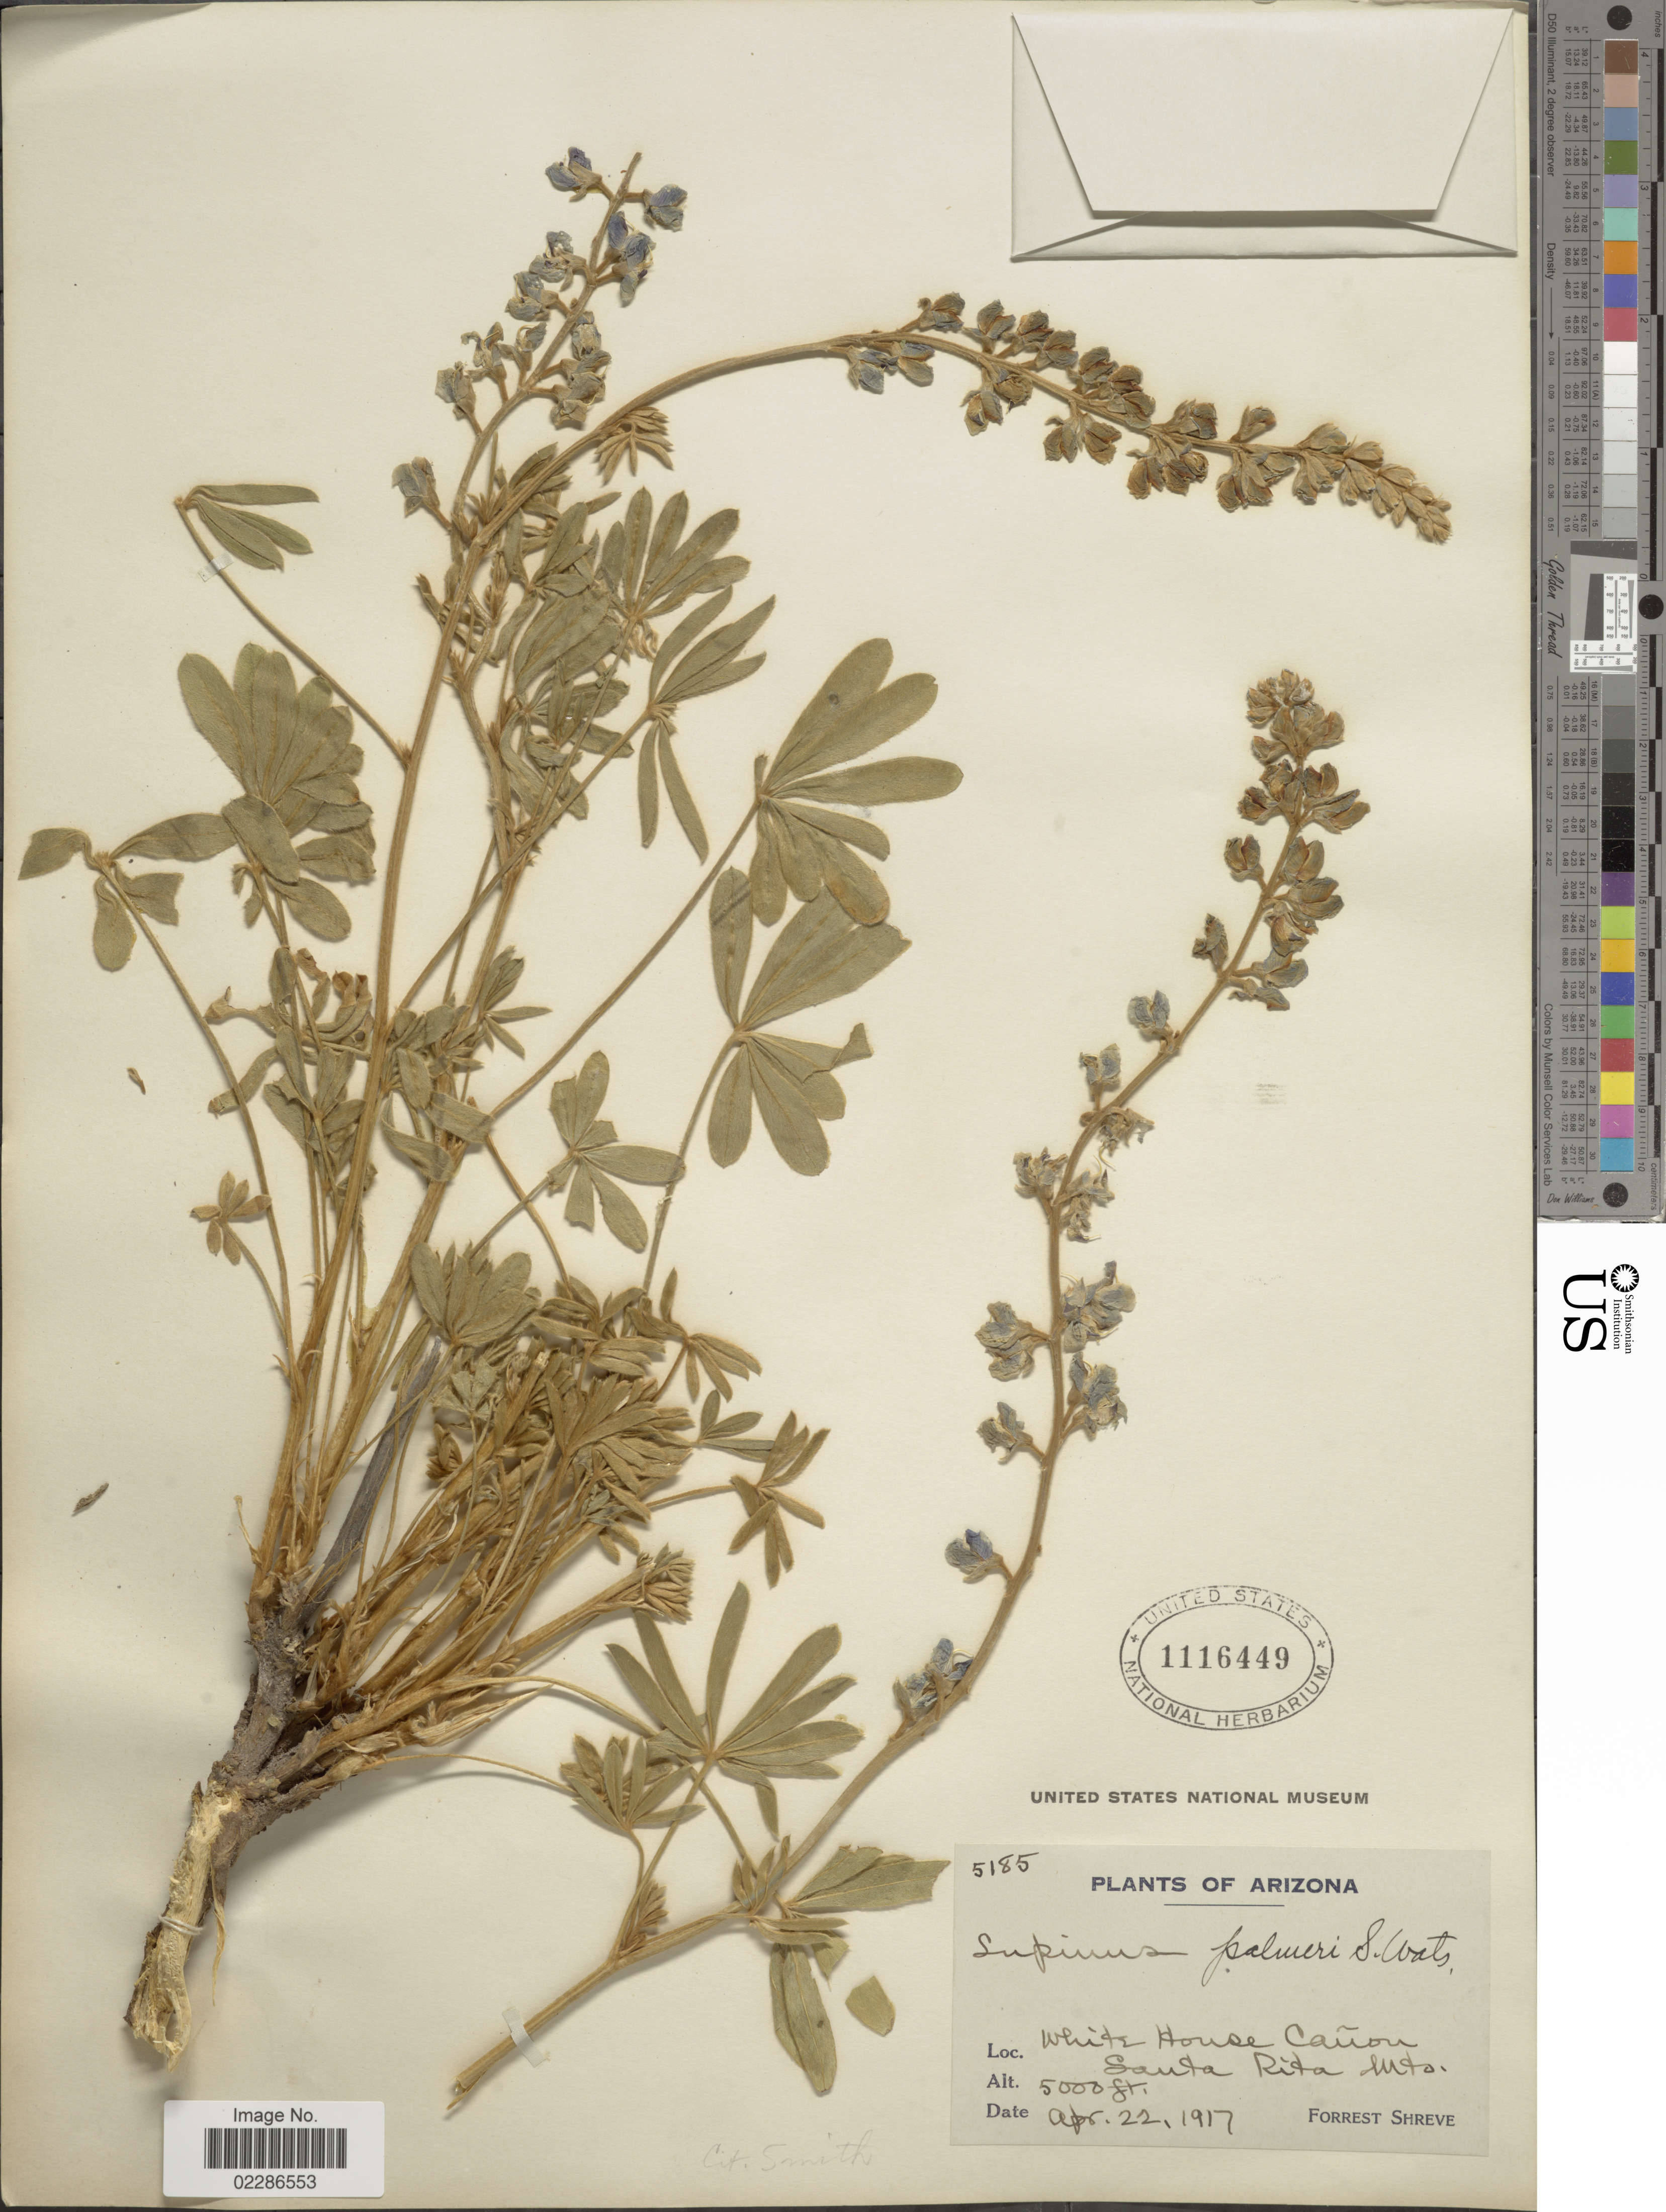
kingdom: Plantae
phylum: Tracheophyta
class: Magnoliopsida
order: Fabales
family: Fabaceae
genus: Lupinus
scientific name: Lupinus palmeri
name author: S. Watson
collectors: F. Shreve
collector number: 5185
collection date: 1917-04-22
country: United States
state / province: Arizona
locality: White House Cañon Santa Rita Mts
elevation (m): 1524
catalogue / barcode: US 111655